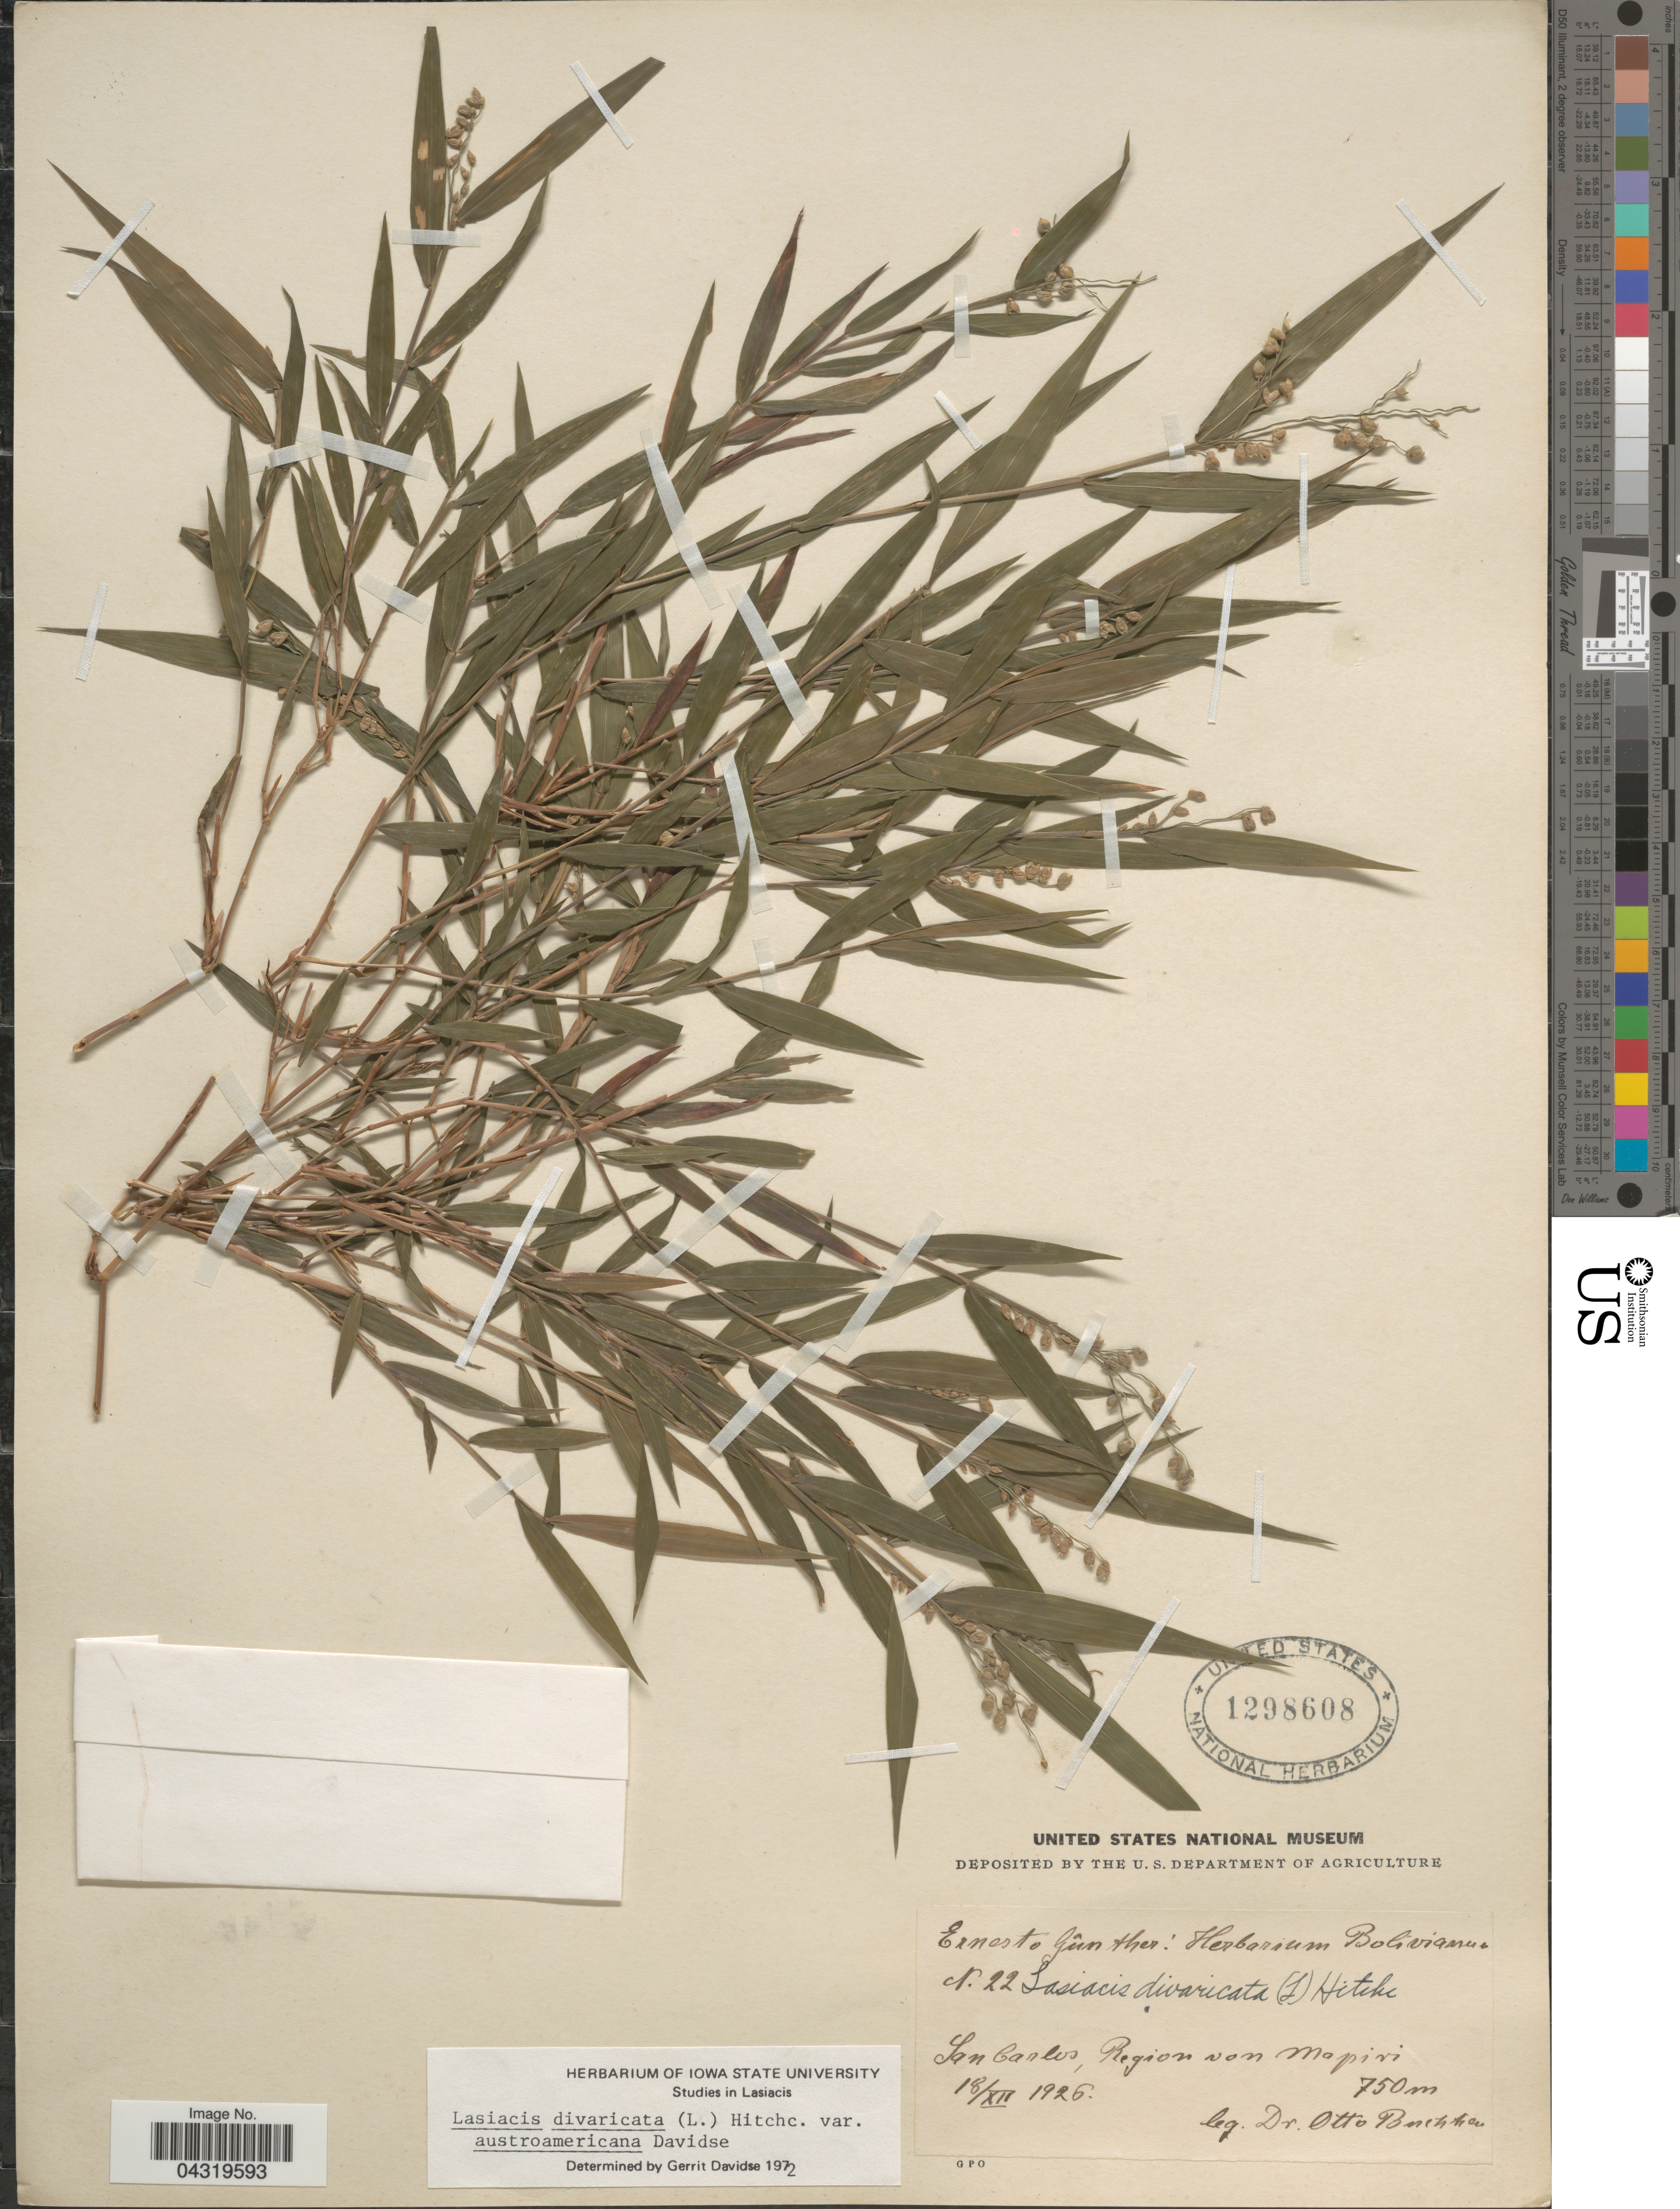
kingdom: Plantae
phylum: Tracheophyta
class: Liliopsida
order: Poales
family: Poaceae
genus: Lasiacis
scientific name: Lasiacis divaricata var. austroamericana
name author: Davidse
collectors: O. Buchtien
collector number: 22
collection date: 1926-12-18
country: Bolivia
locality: San Carlos, Region von Mapiri.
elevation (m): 750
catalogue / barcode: US 1298608